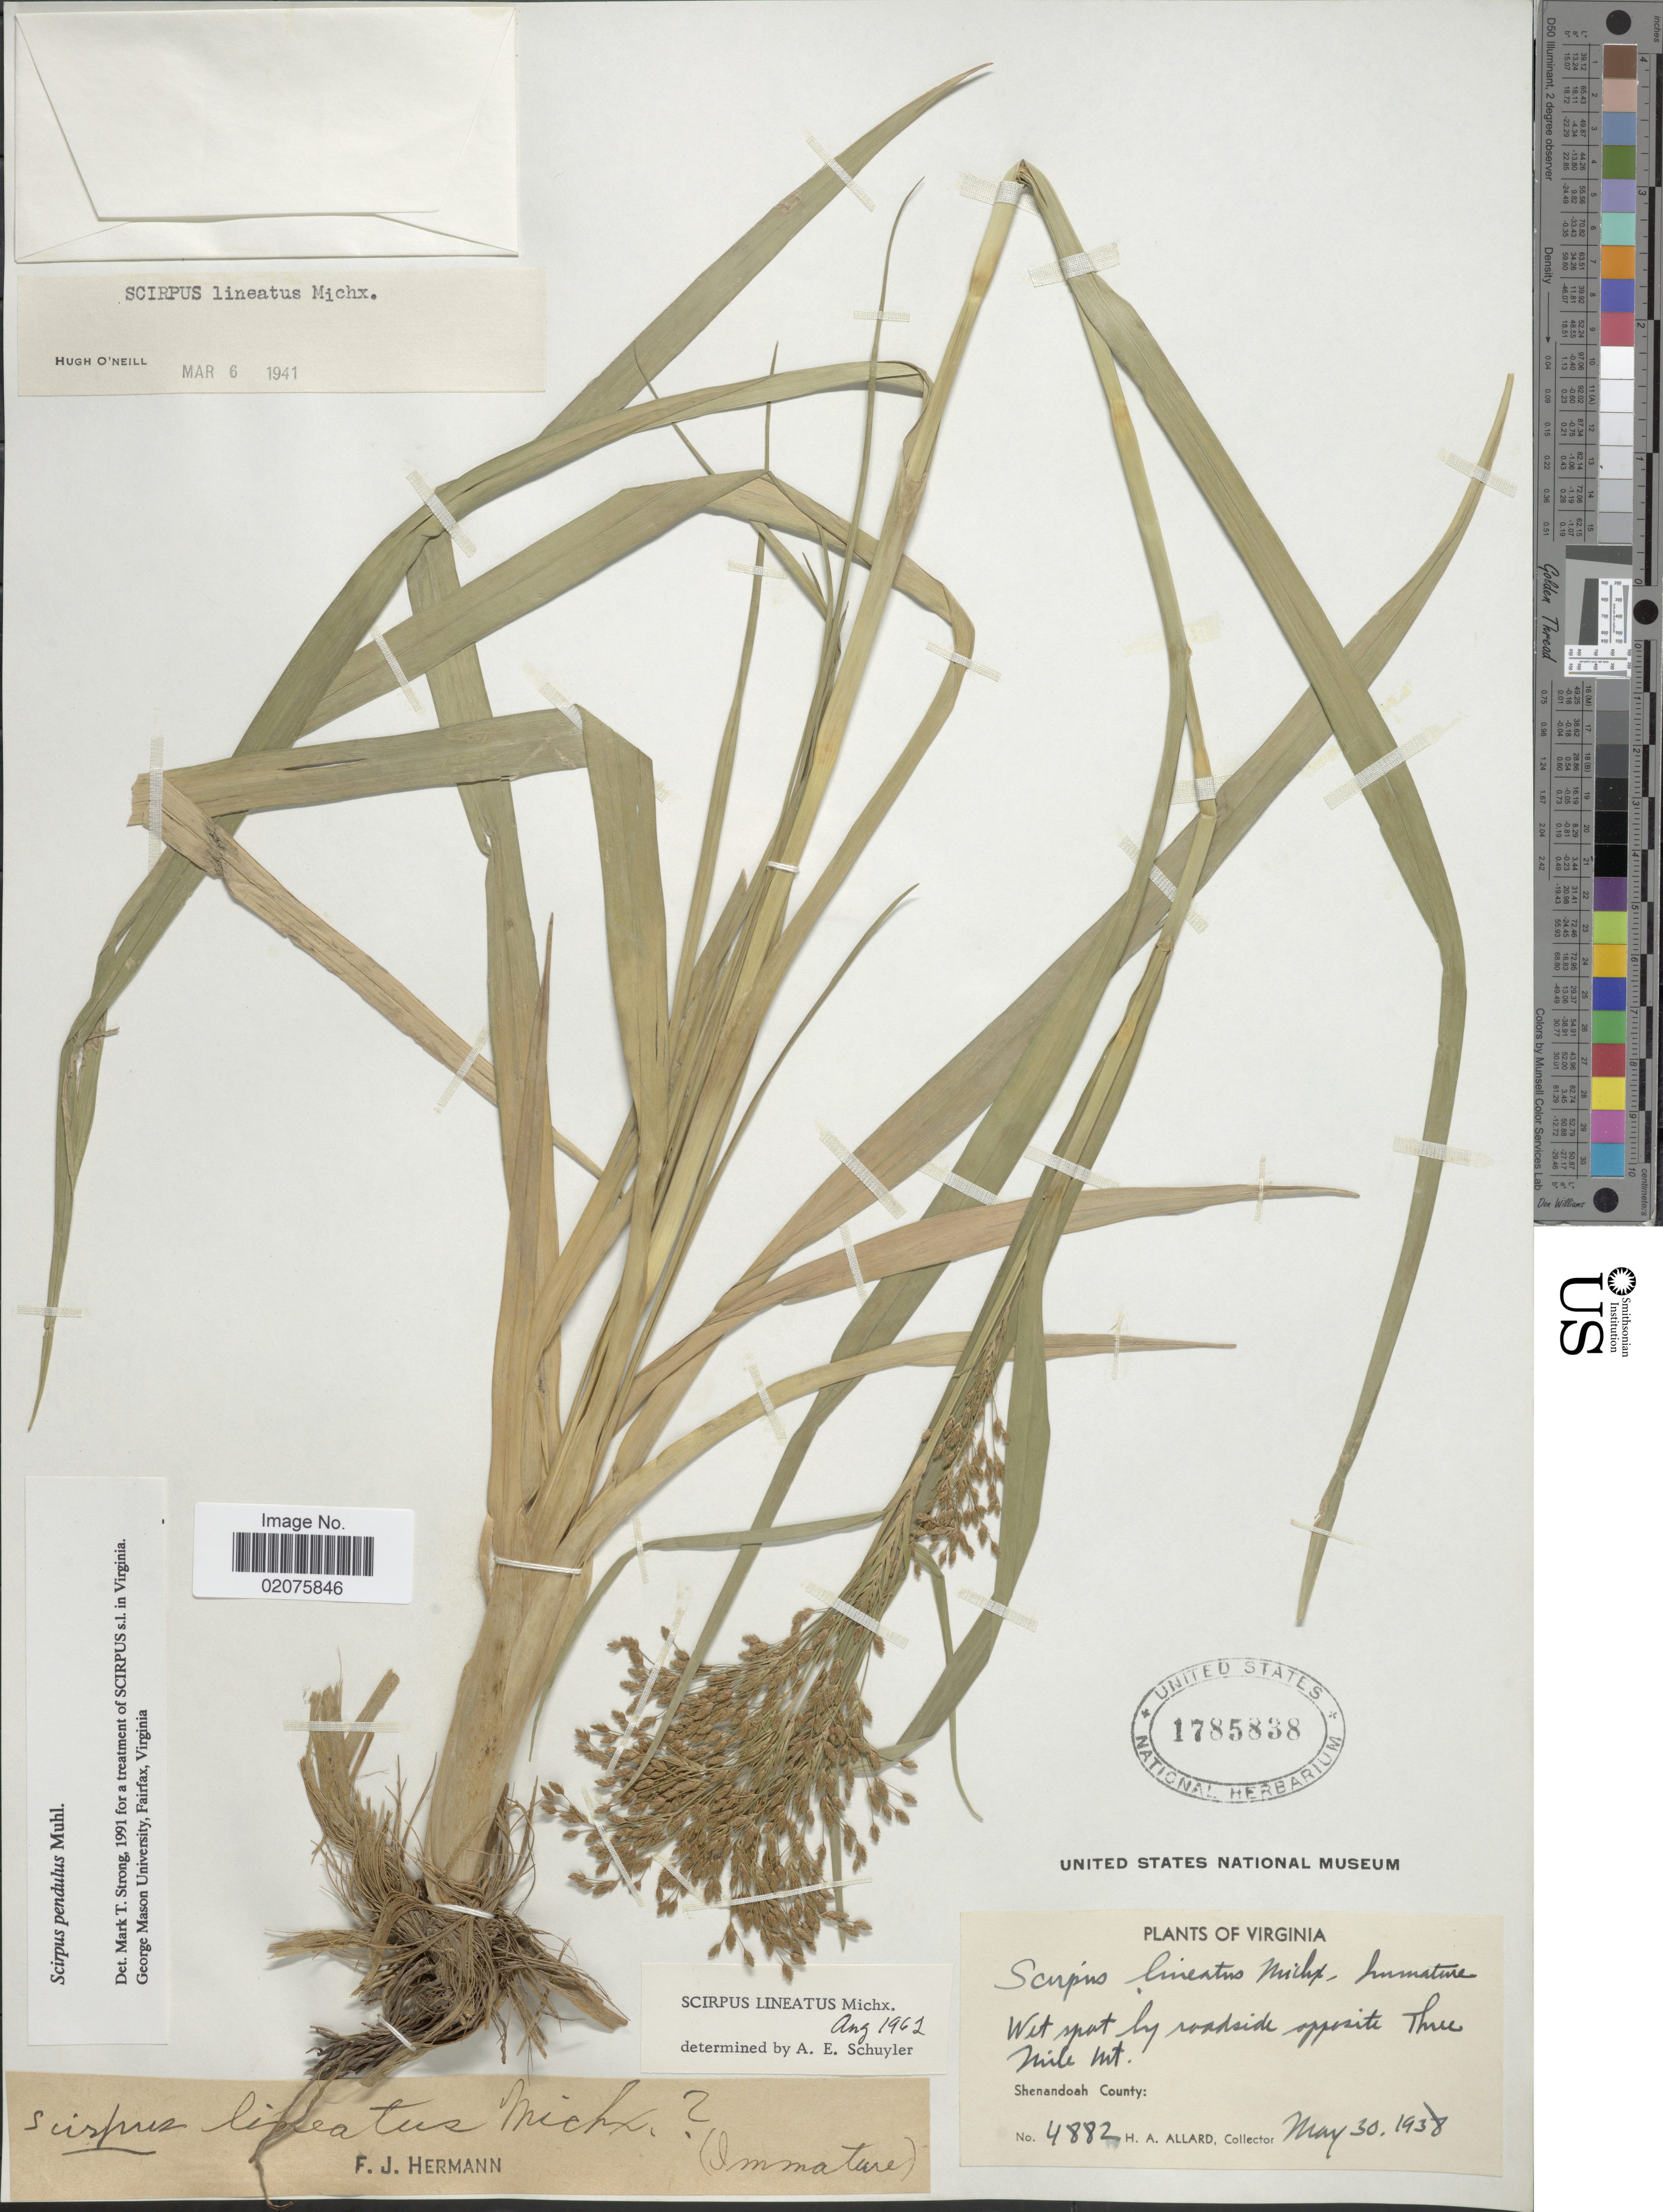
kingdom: Plantae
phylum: Tracheophyta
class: Liliopsida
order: Poales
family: Cyperaceae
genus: Scirpus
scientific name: Scirpus pendulus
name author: Muhl.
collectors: H. A. Allard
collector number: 4882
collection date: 1938-05-30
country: United States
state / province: Virginia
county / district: Shenandoah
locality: Wet spot by roadside opposite Three Mile Mt. Shenandoah County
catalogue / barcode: US 1785838